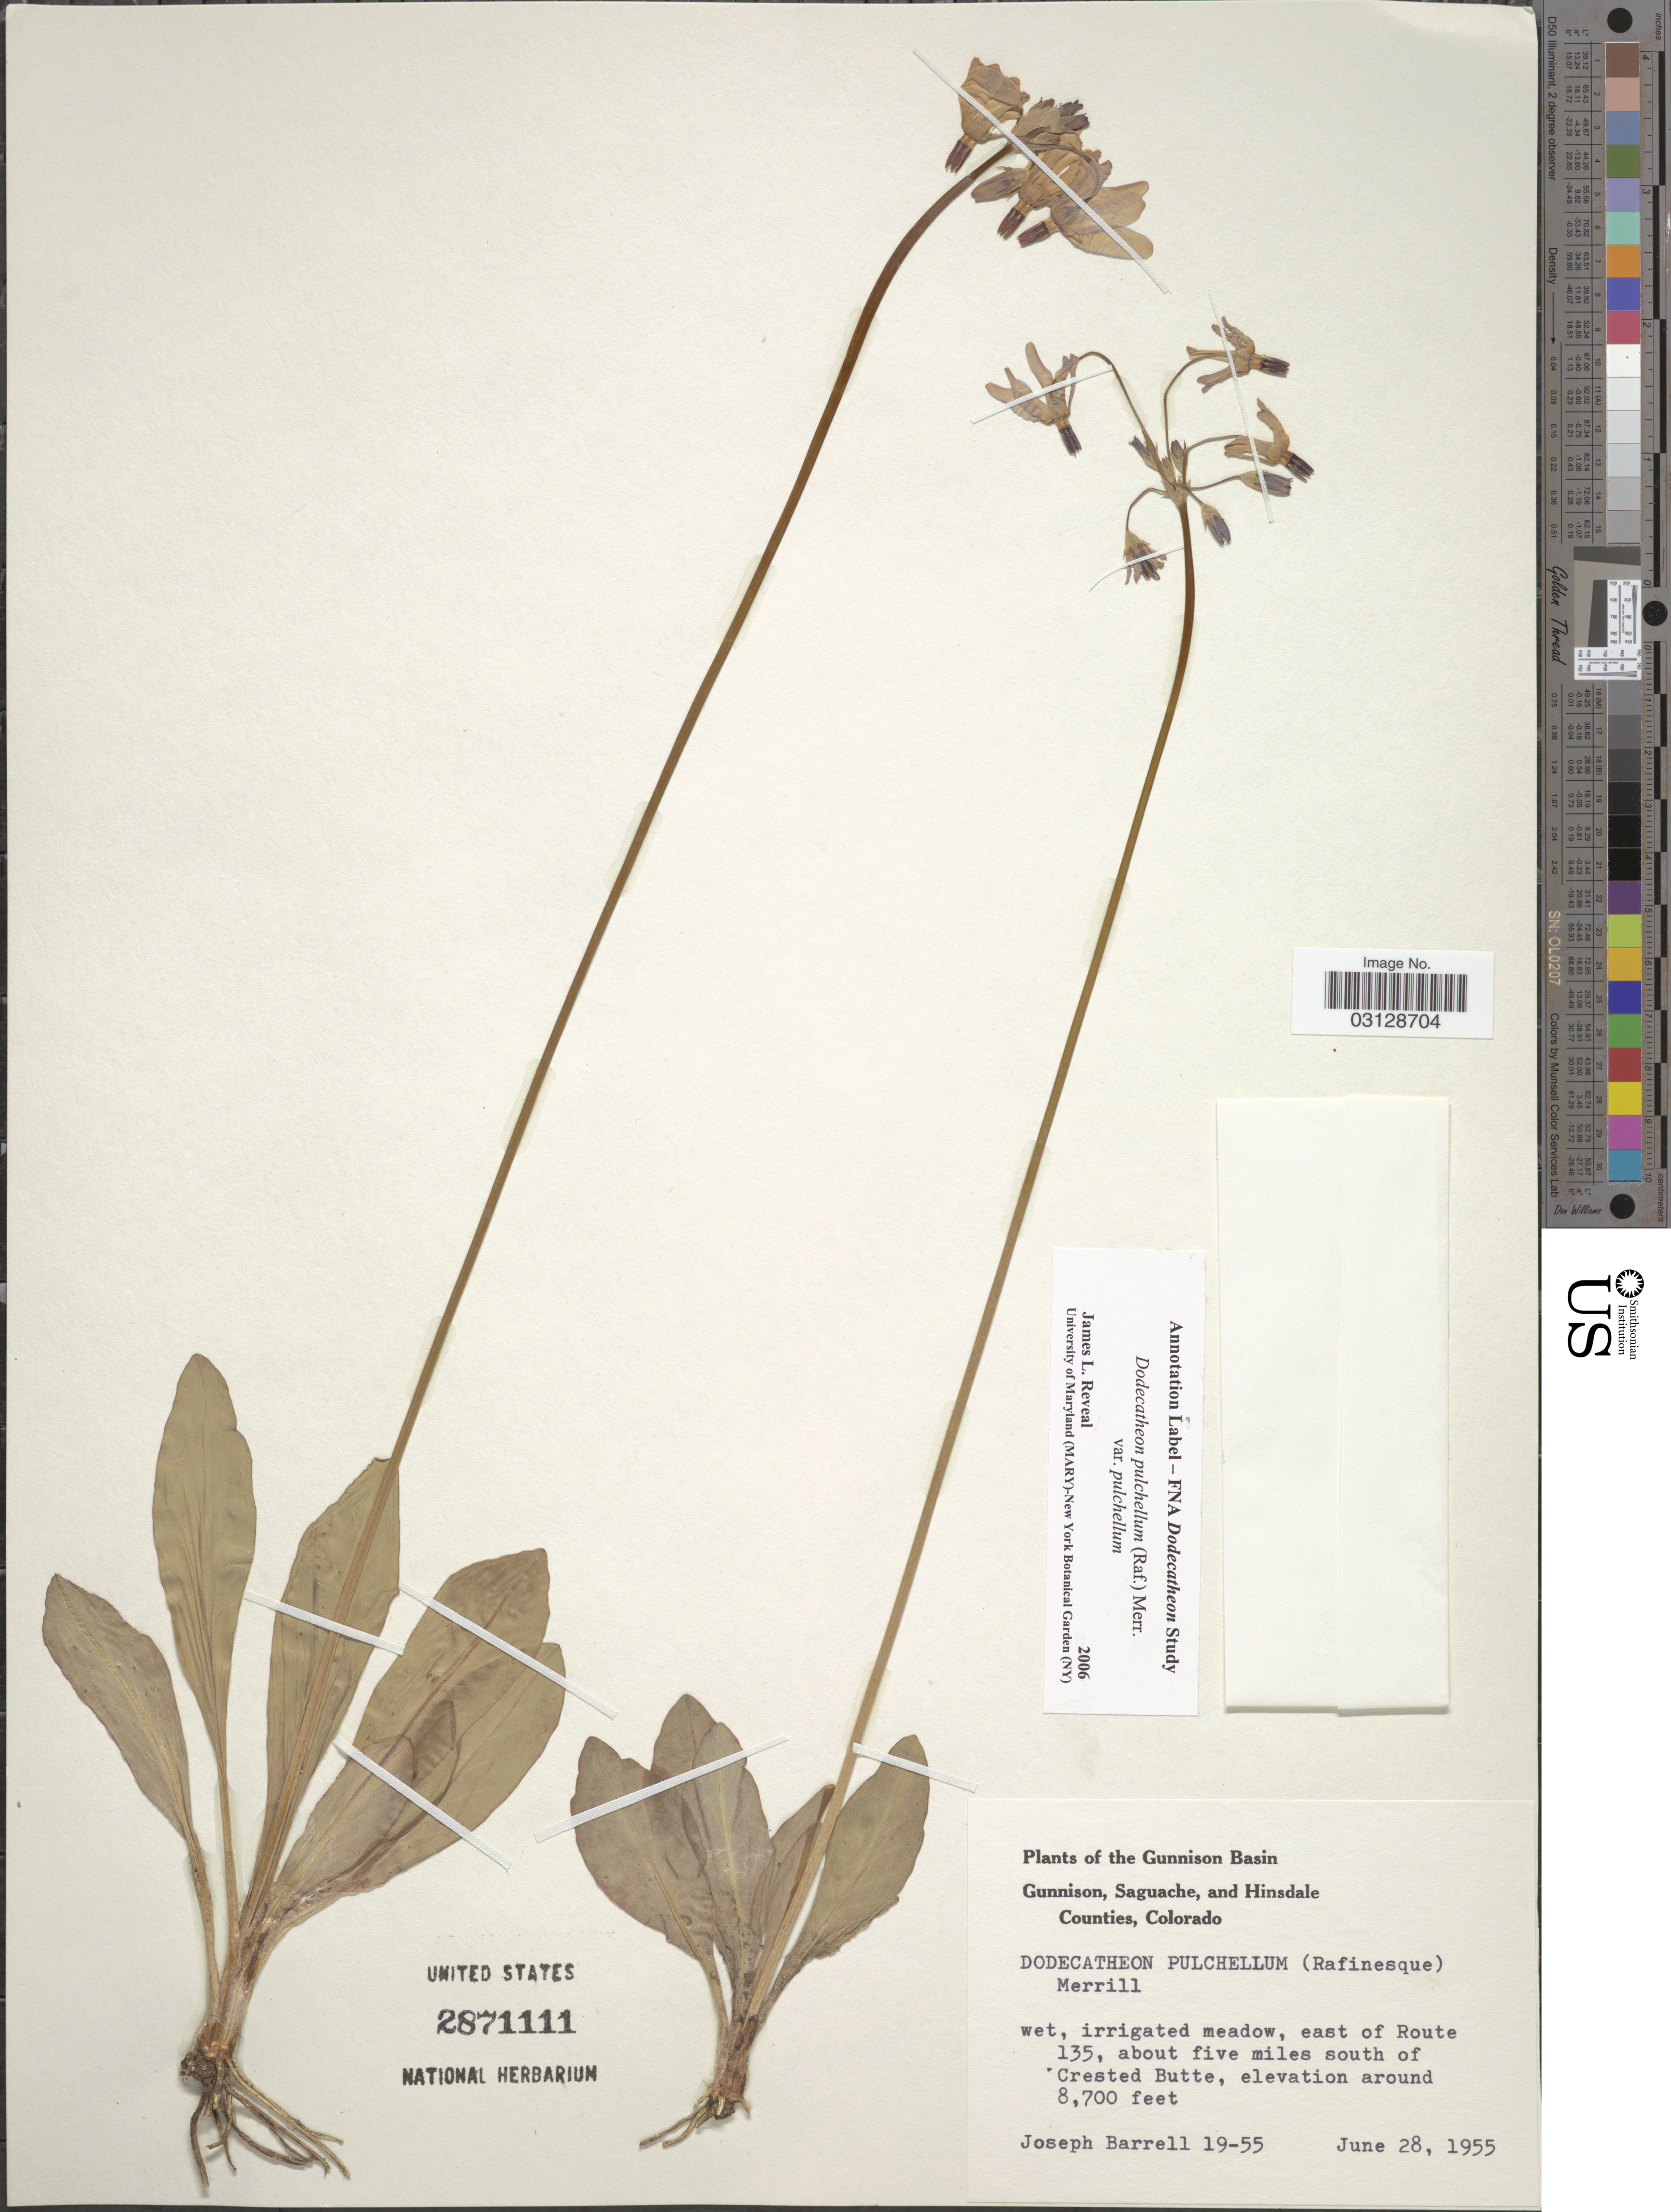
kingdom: Plantae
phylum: Tracheophyta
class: Magnoliopsida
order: Ericales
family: Primulaceae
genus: Dodecatheon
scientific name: Dodecatheon pulchellum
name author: (Raf.) Merr.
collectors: J. Barrell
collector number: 19-55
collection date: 1955-06-28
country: United States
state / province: Colorado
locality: Gunnison Basin. East of Route 135, about five miles south of Crested Butte.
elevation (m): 2652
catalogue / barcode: US 2871111